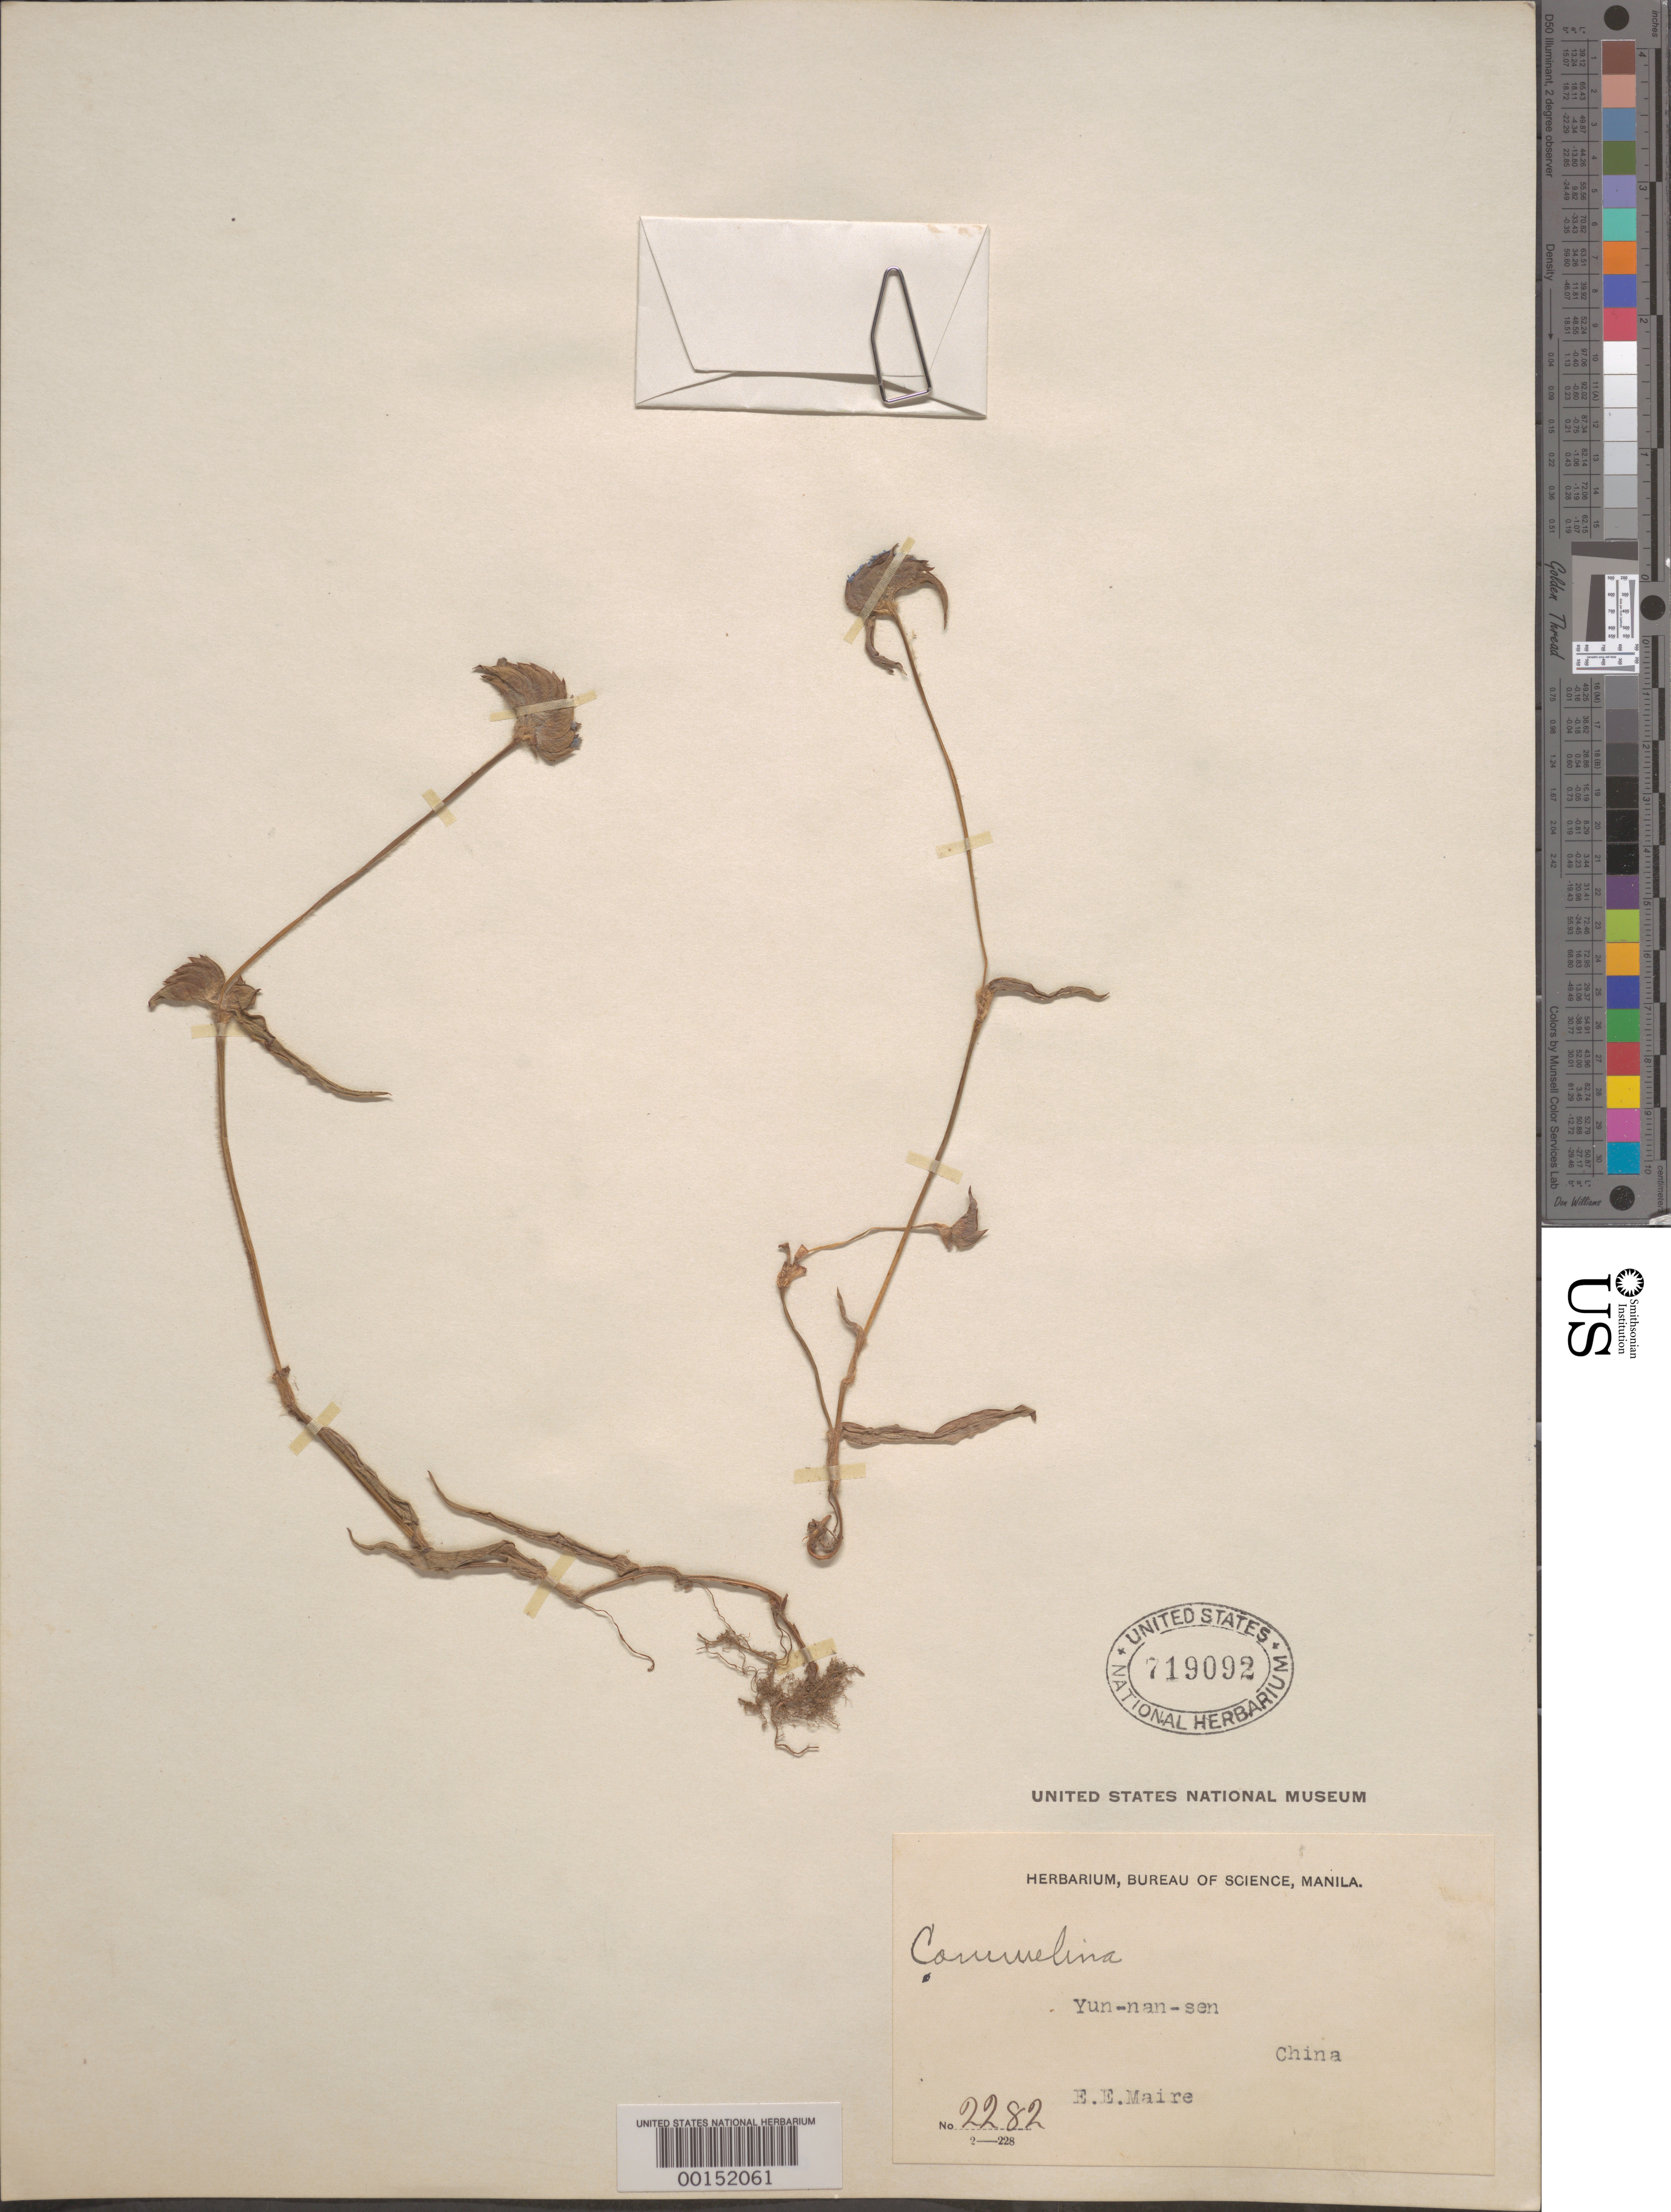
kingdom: Plantae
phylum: Tracheophyta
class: Liliopsida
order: Commelinales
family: Commelinaceae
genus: Cyanotis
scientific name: Cyanotis sp.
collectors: E. E. Maire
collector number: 2282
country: China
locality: Yun-nan-sen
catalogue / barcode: US 719092